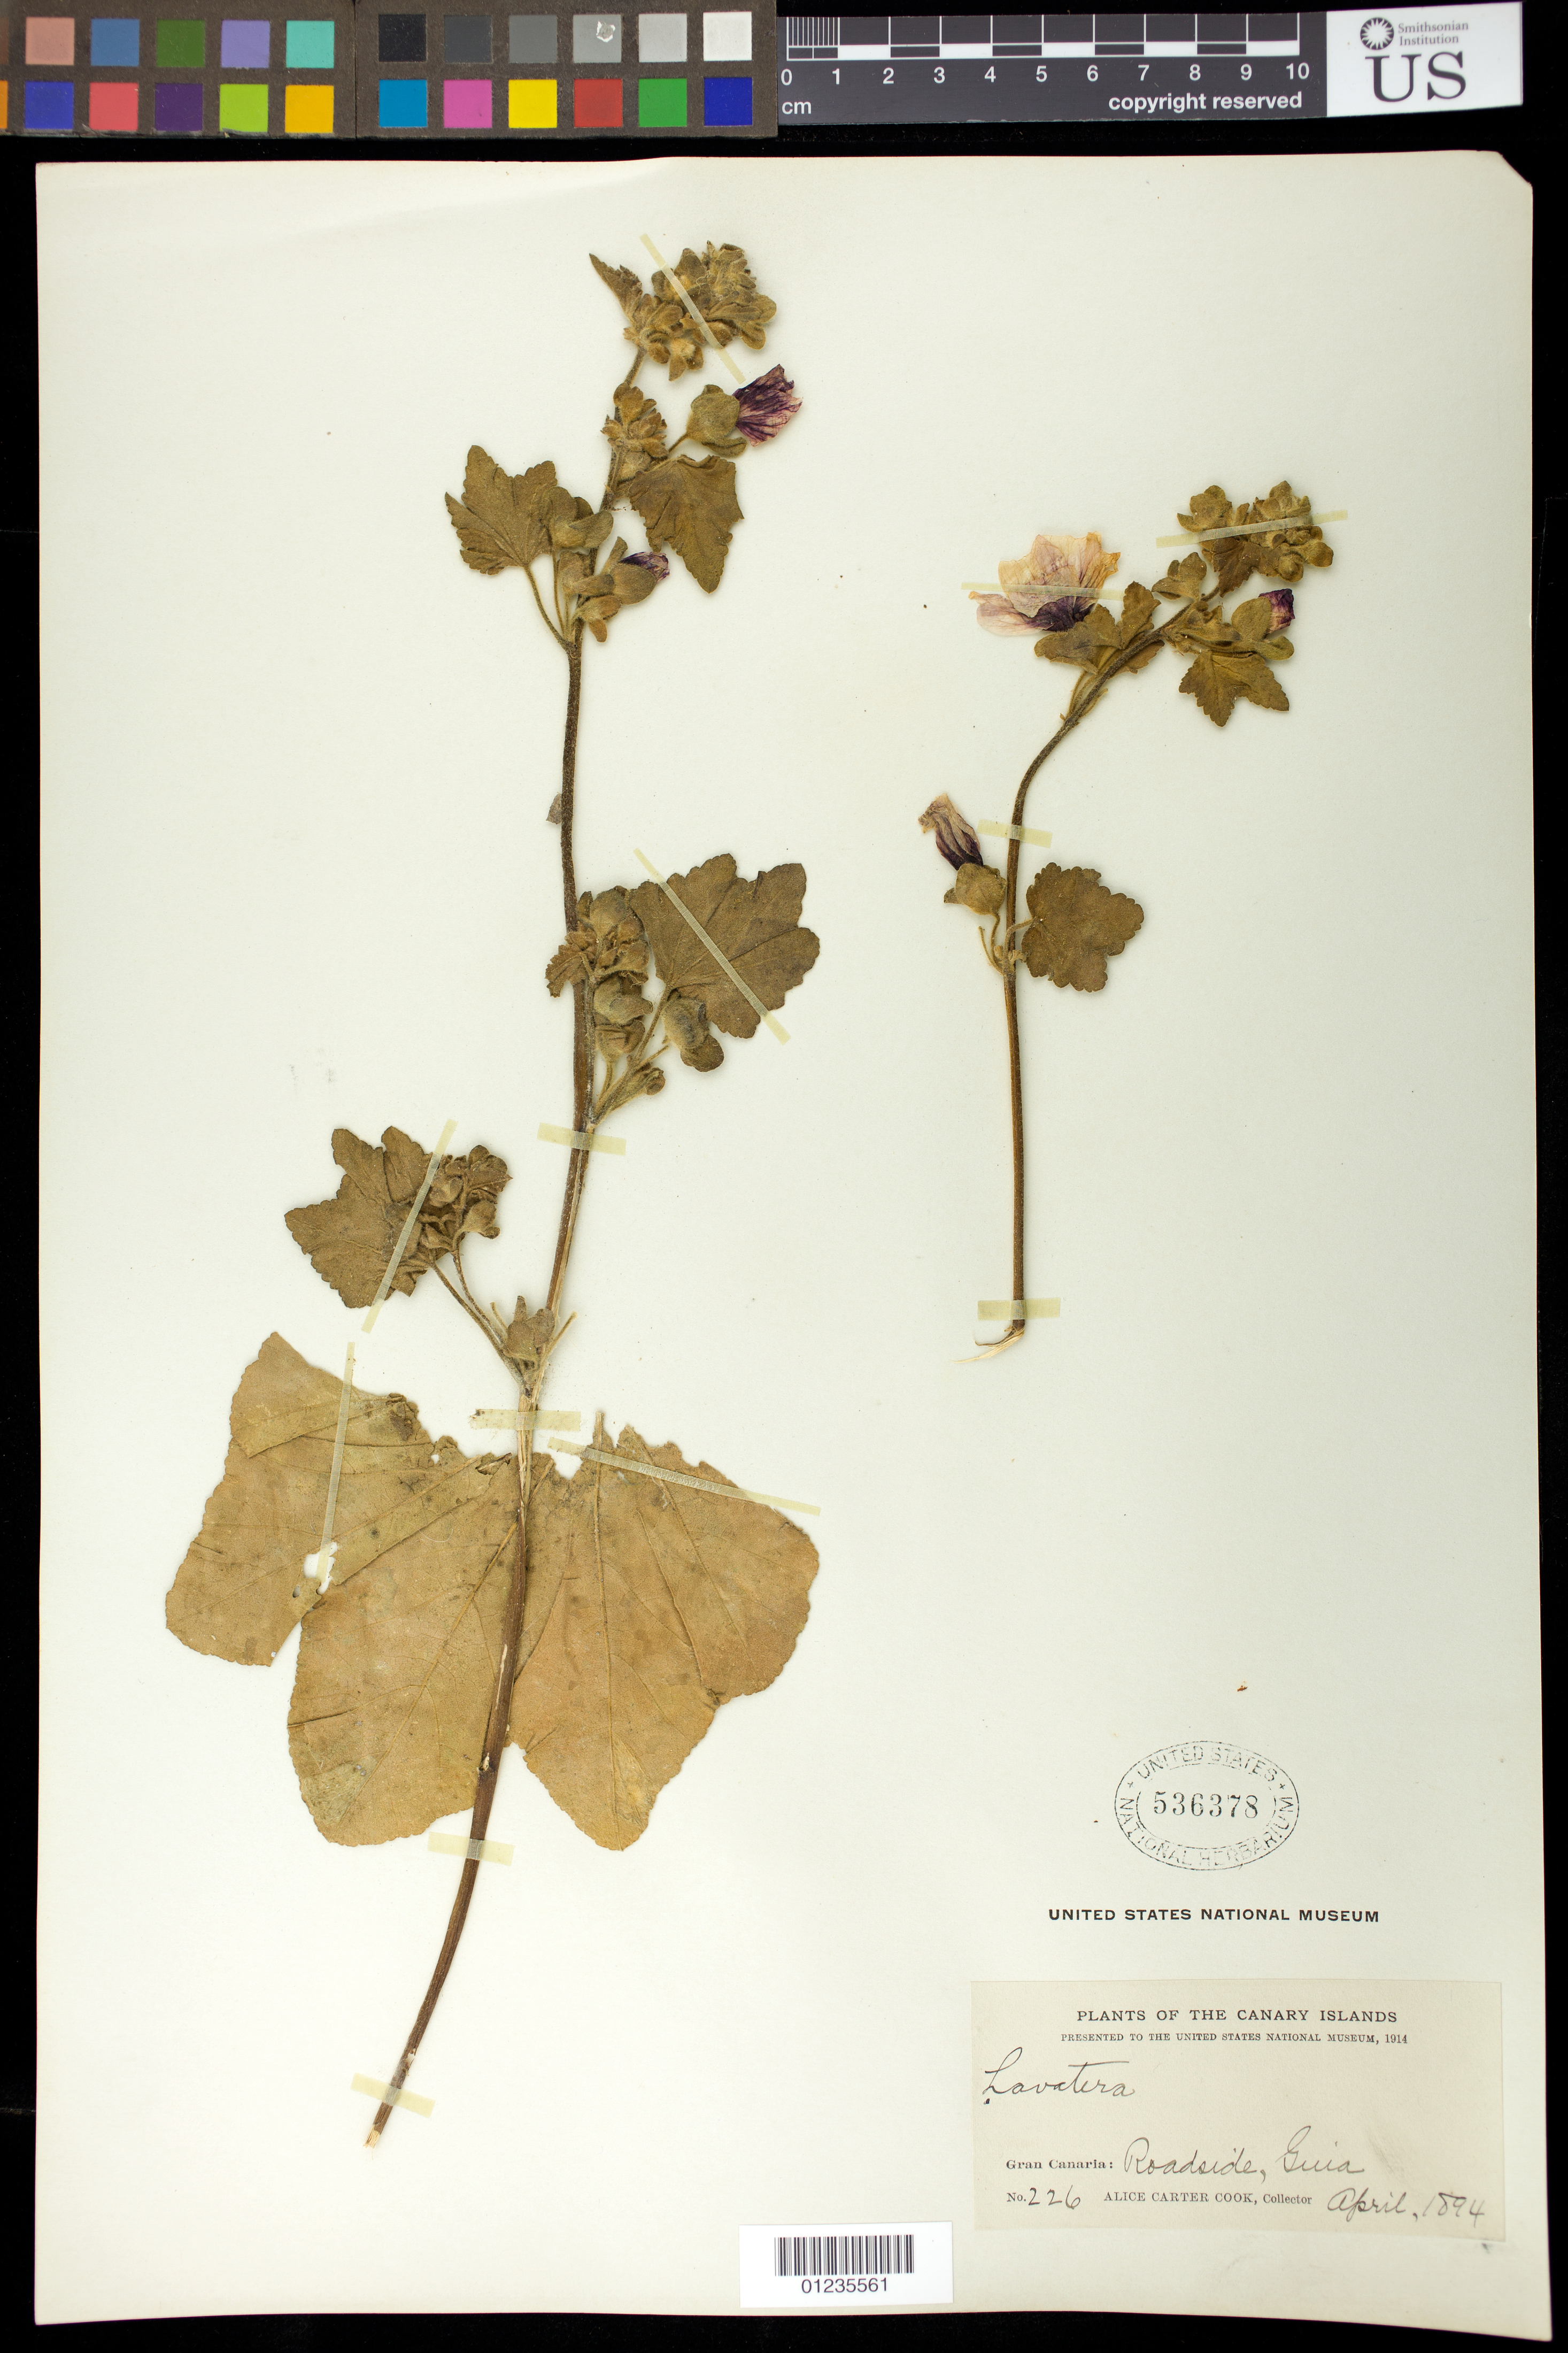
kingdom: Plantae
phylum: Tracheophyta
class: Magnoliopsida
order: Malvales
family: Malvaceae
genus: Lavatera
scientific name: Lavatera sp.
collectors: Alice C. Cook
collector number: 226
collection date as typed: Apr 1894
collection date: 1894-04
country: Spain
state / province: Canarias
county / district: Las Palmas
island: Grand Canary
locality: Canary Islands. Gran Canaria.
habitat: Roadside.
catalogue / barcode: US 536378